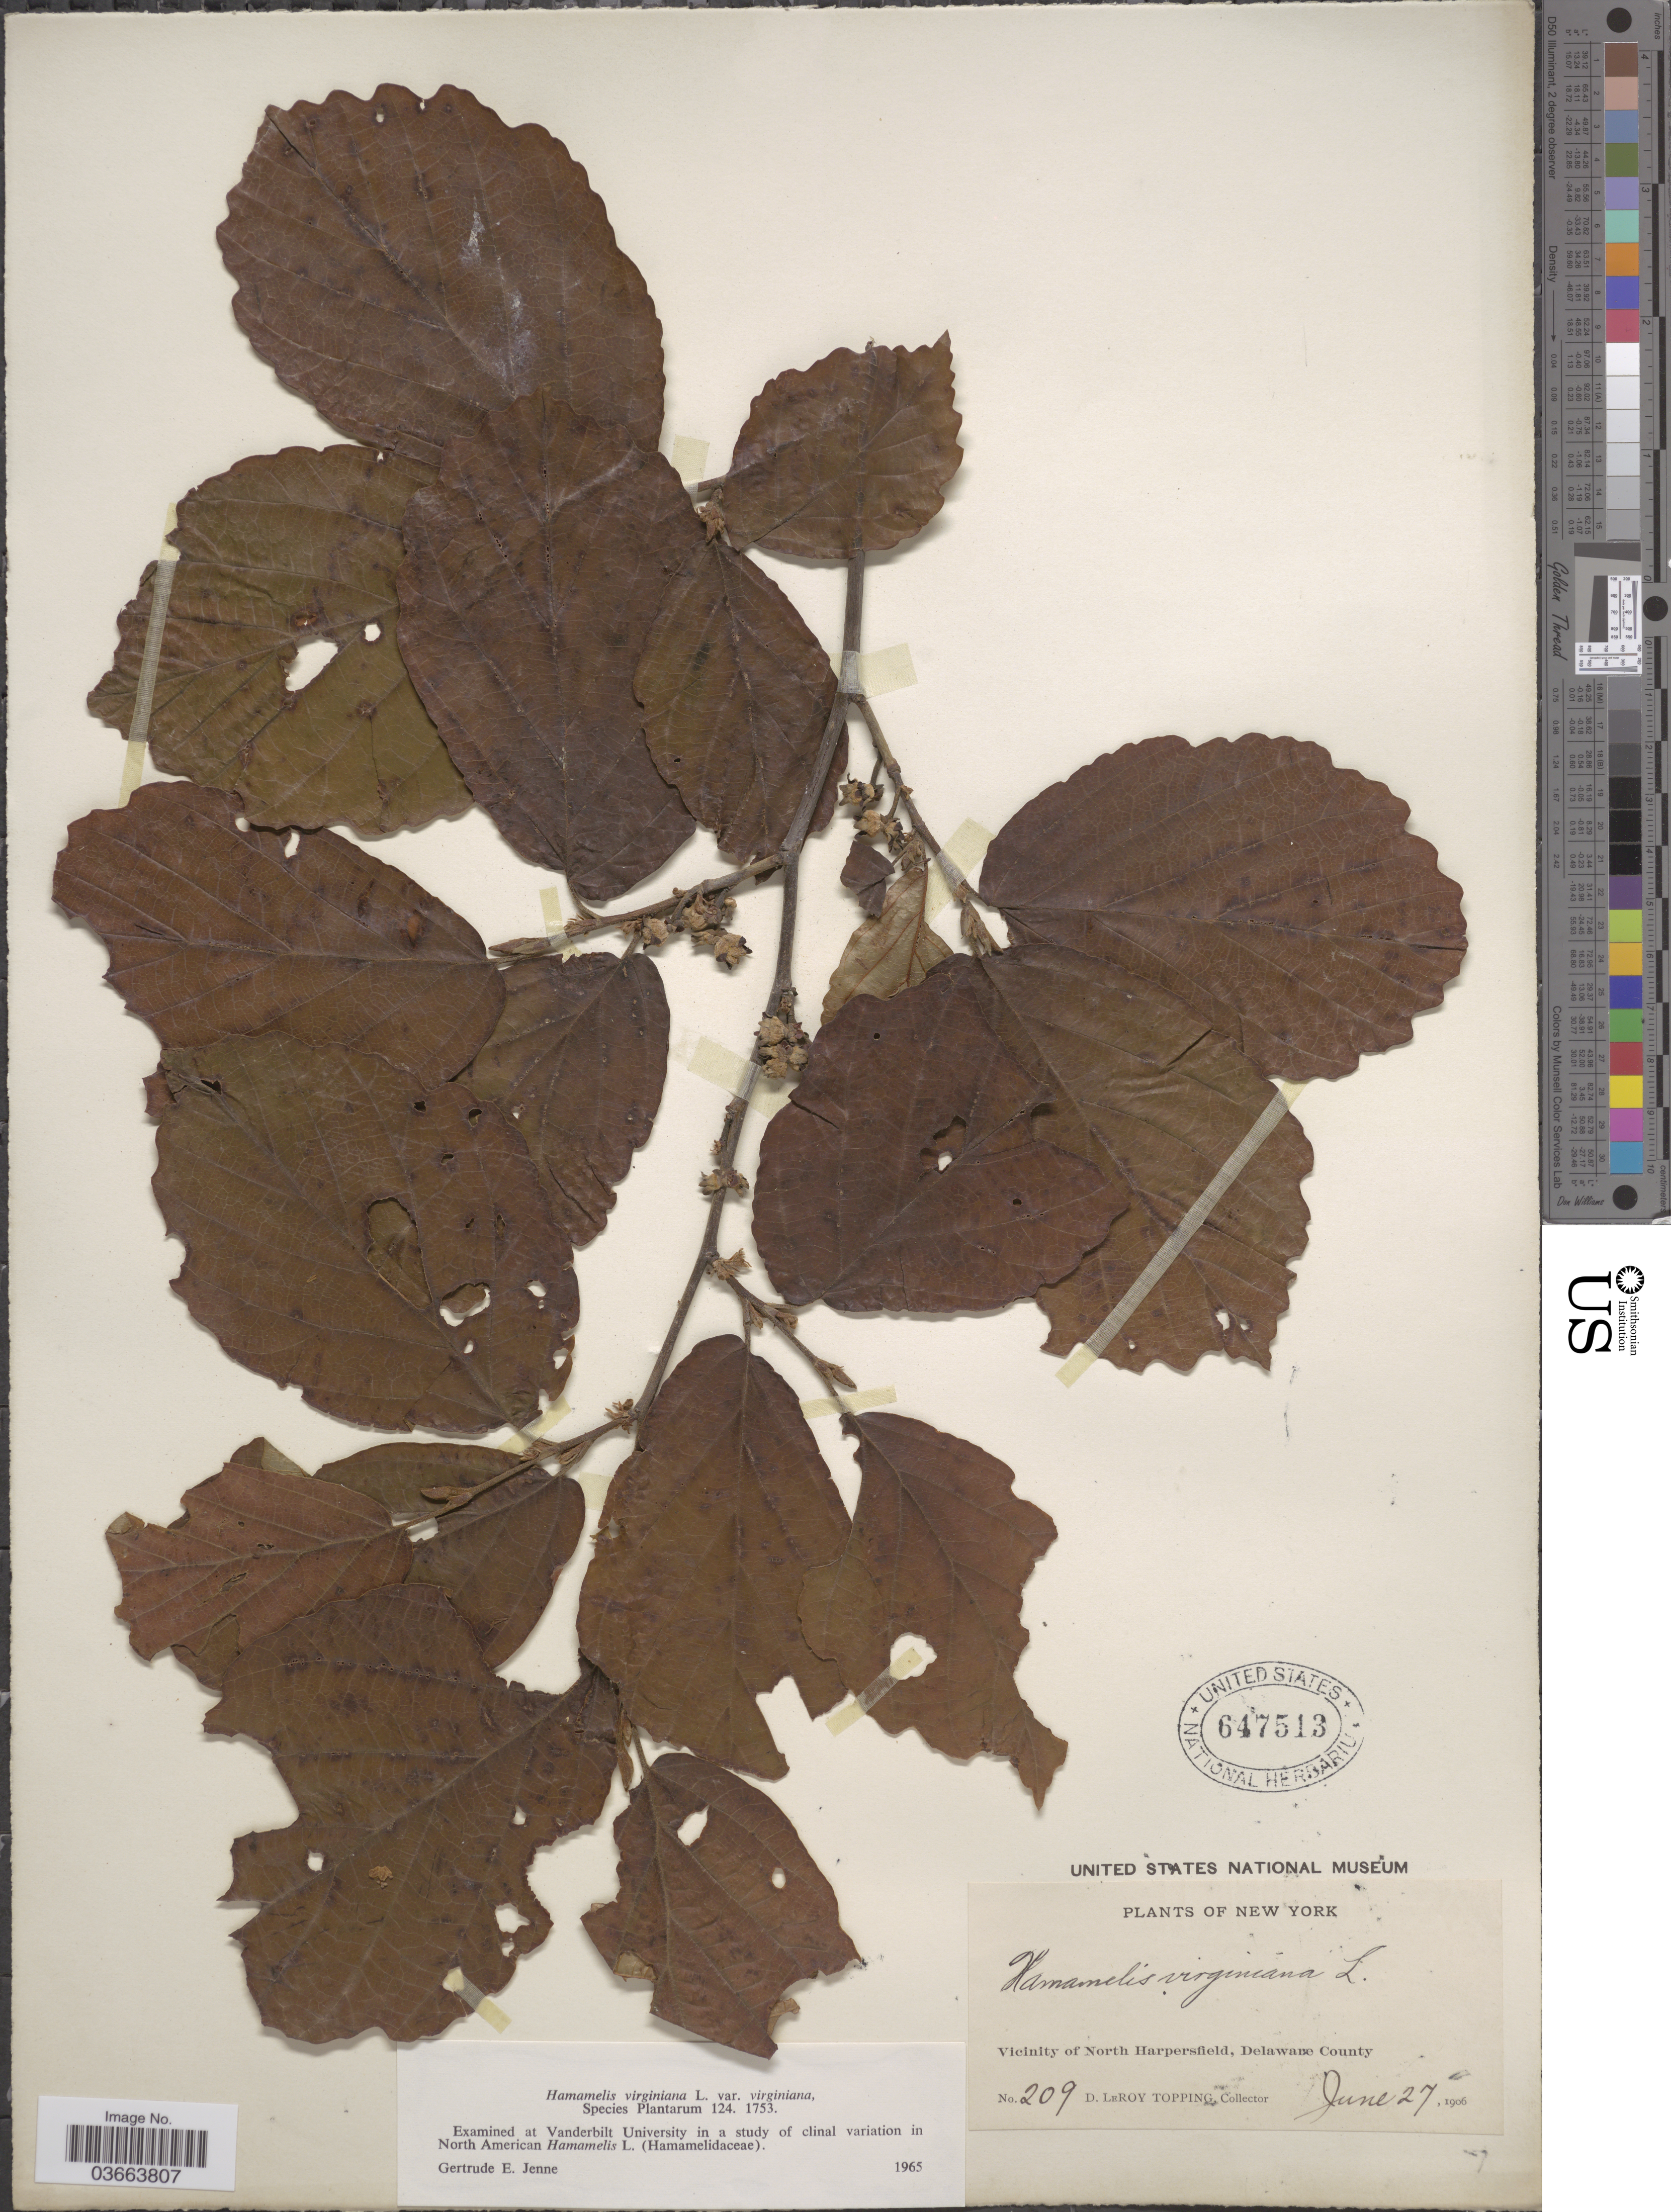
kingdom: Plantae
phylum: Tracheophyta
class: Magnoliopsida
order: Saxifragales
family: Hamamelidaceae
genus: Hamamelis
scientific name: Hamamelis virginiana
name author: L.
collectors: D. L. Topping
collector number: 209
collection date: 1906-06-27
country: United States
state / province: New York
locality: Vicinity of North Harpersfield, Delaware County.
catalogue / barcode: US 647513